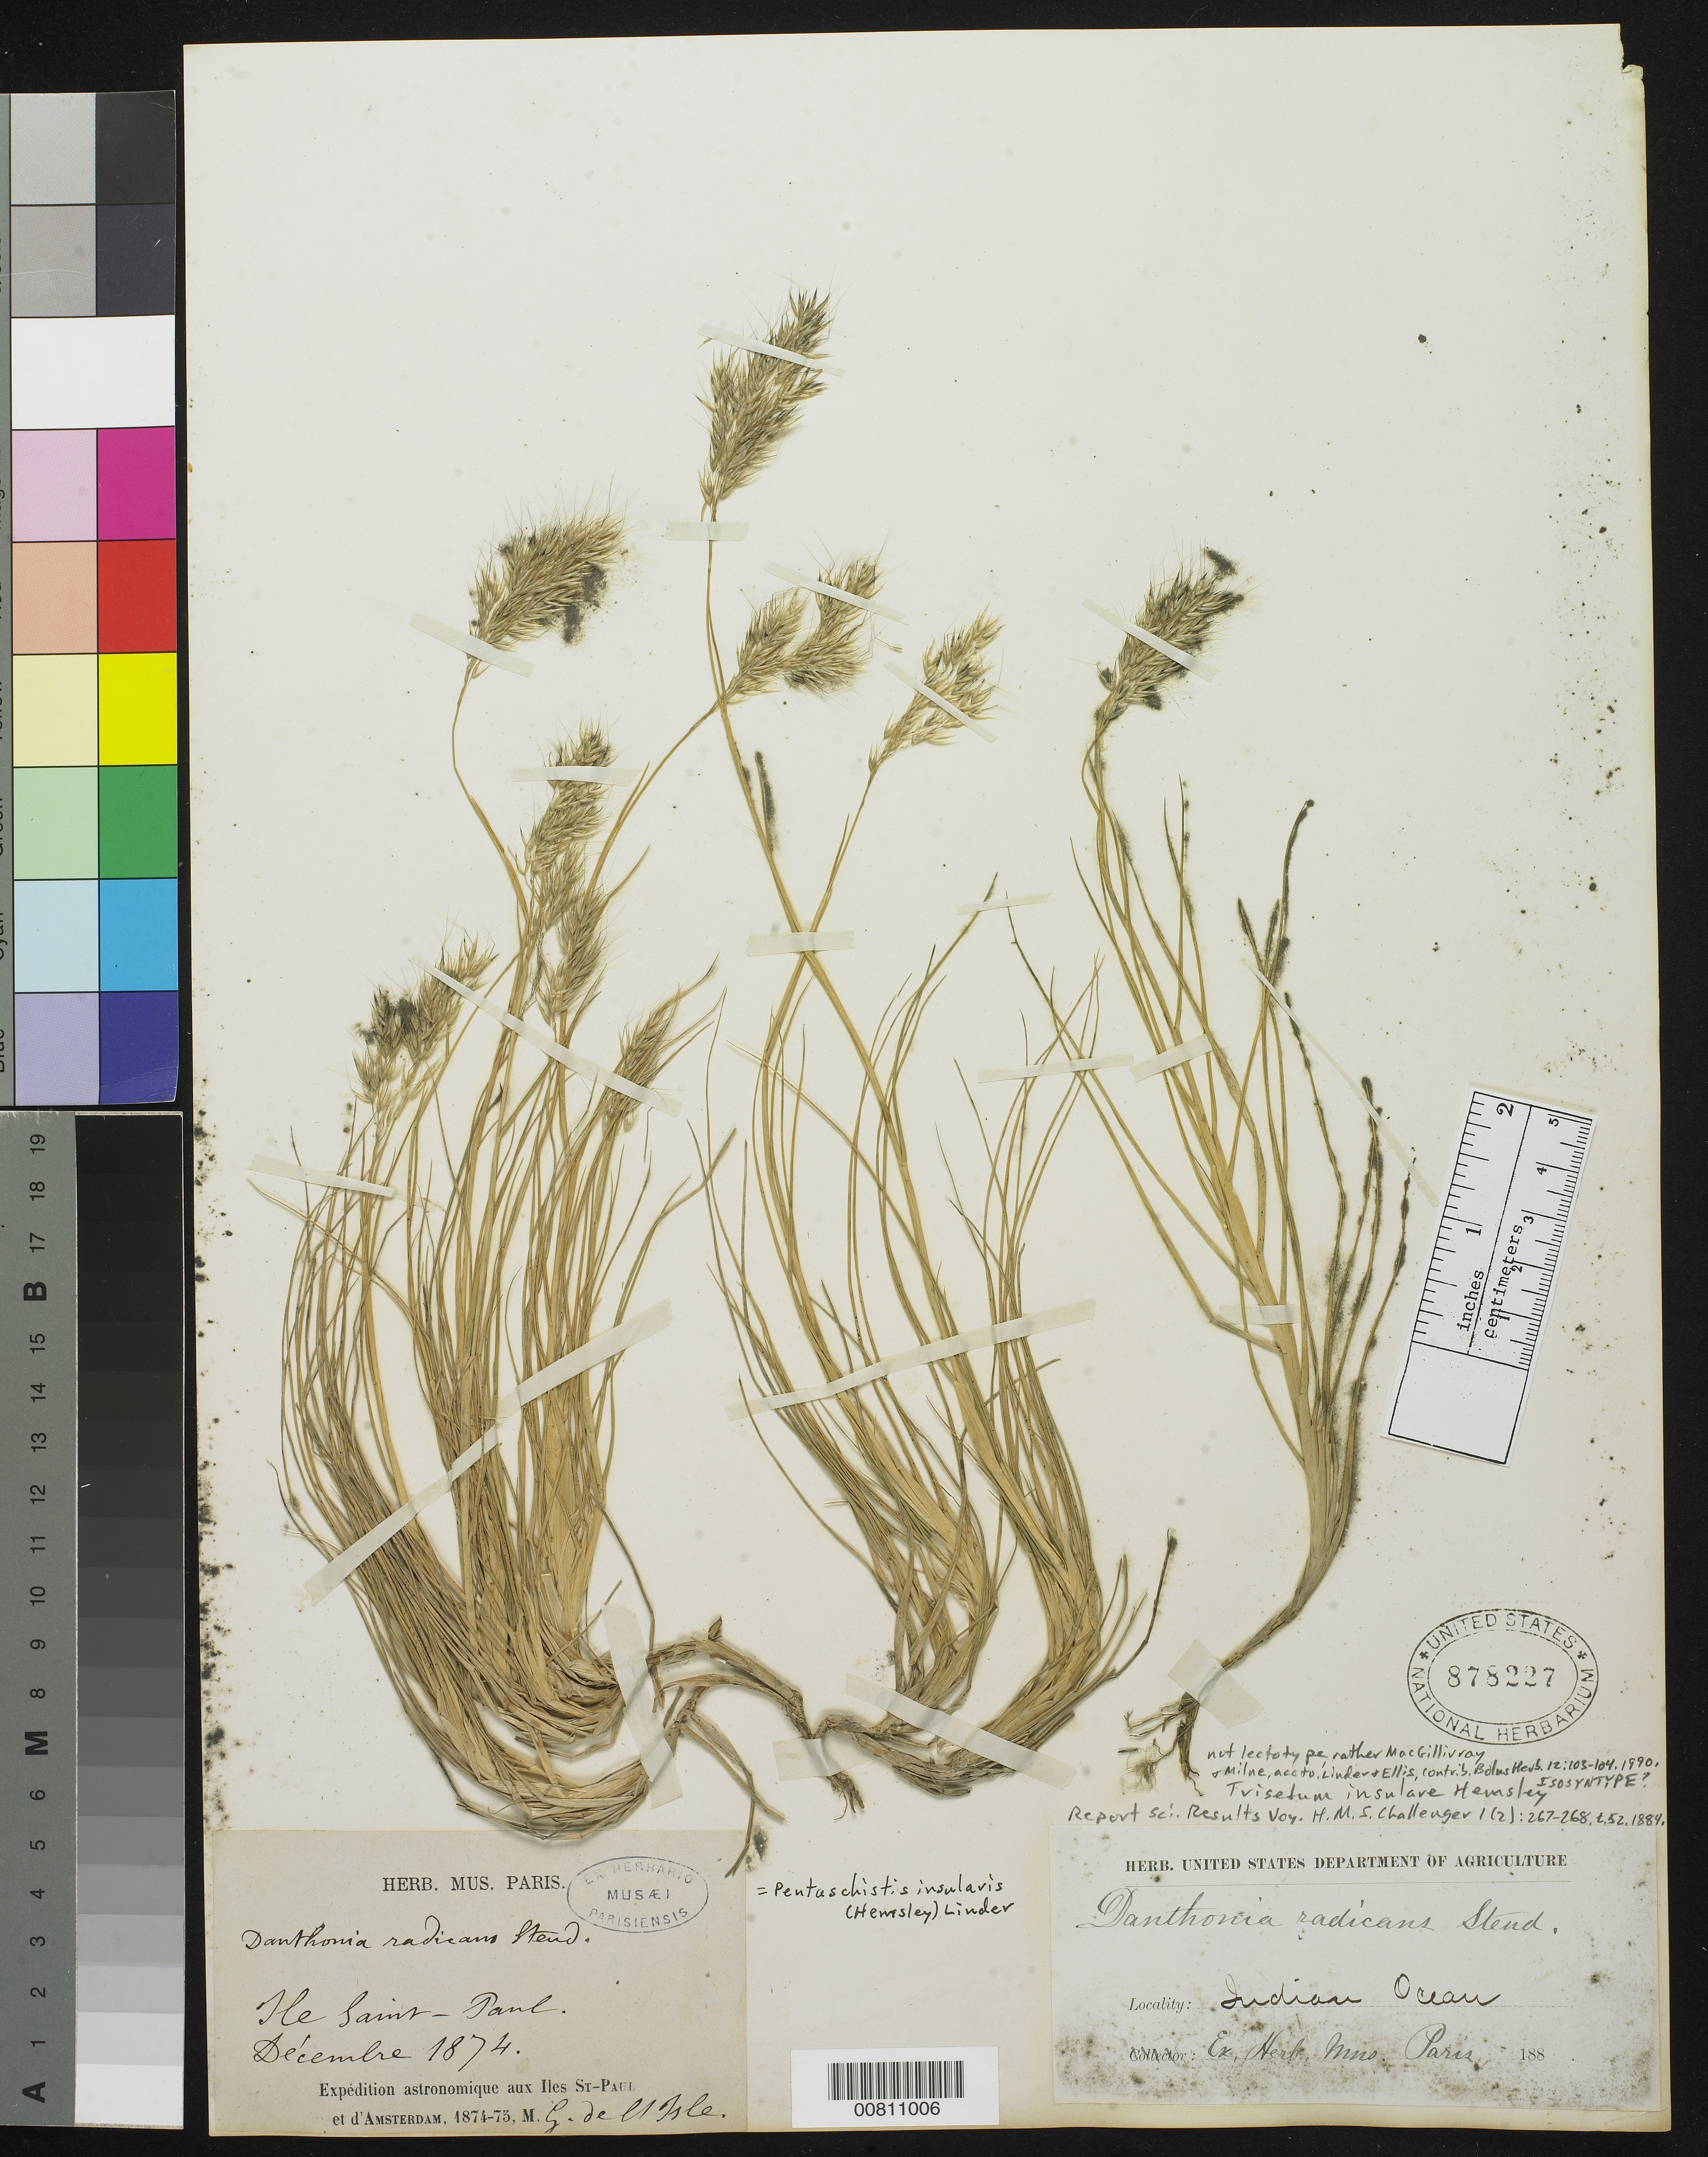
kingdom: Plantae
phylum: Tracheophyta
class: Liliopsida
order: Poales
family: Poaceae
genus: Trisetum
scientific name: Trisetum insulare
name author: Hemsl.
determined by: Smith, Stephen F., (US), NMNH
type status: Possible Isosyntype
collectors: D. DeLisle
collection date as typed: Dec 1874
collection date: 1874-12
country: French Southern Territories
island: St. Paul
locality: Ile Saint-Paul.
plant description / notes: MacGillivray & Milne s.n. designated as lectotype by Linder & Ellis, Contrib. Bolus Herb. 12: 103-104 (1990).; Expédition astronomique aux Iles St-Paul et d'Amsterdam, 1874-75.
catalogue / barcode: US 878227